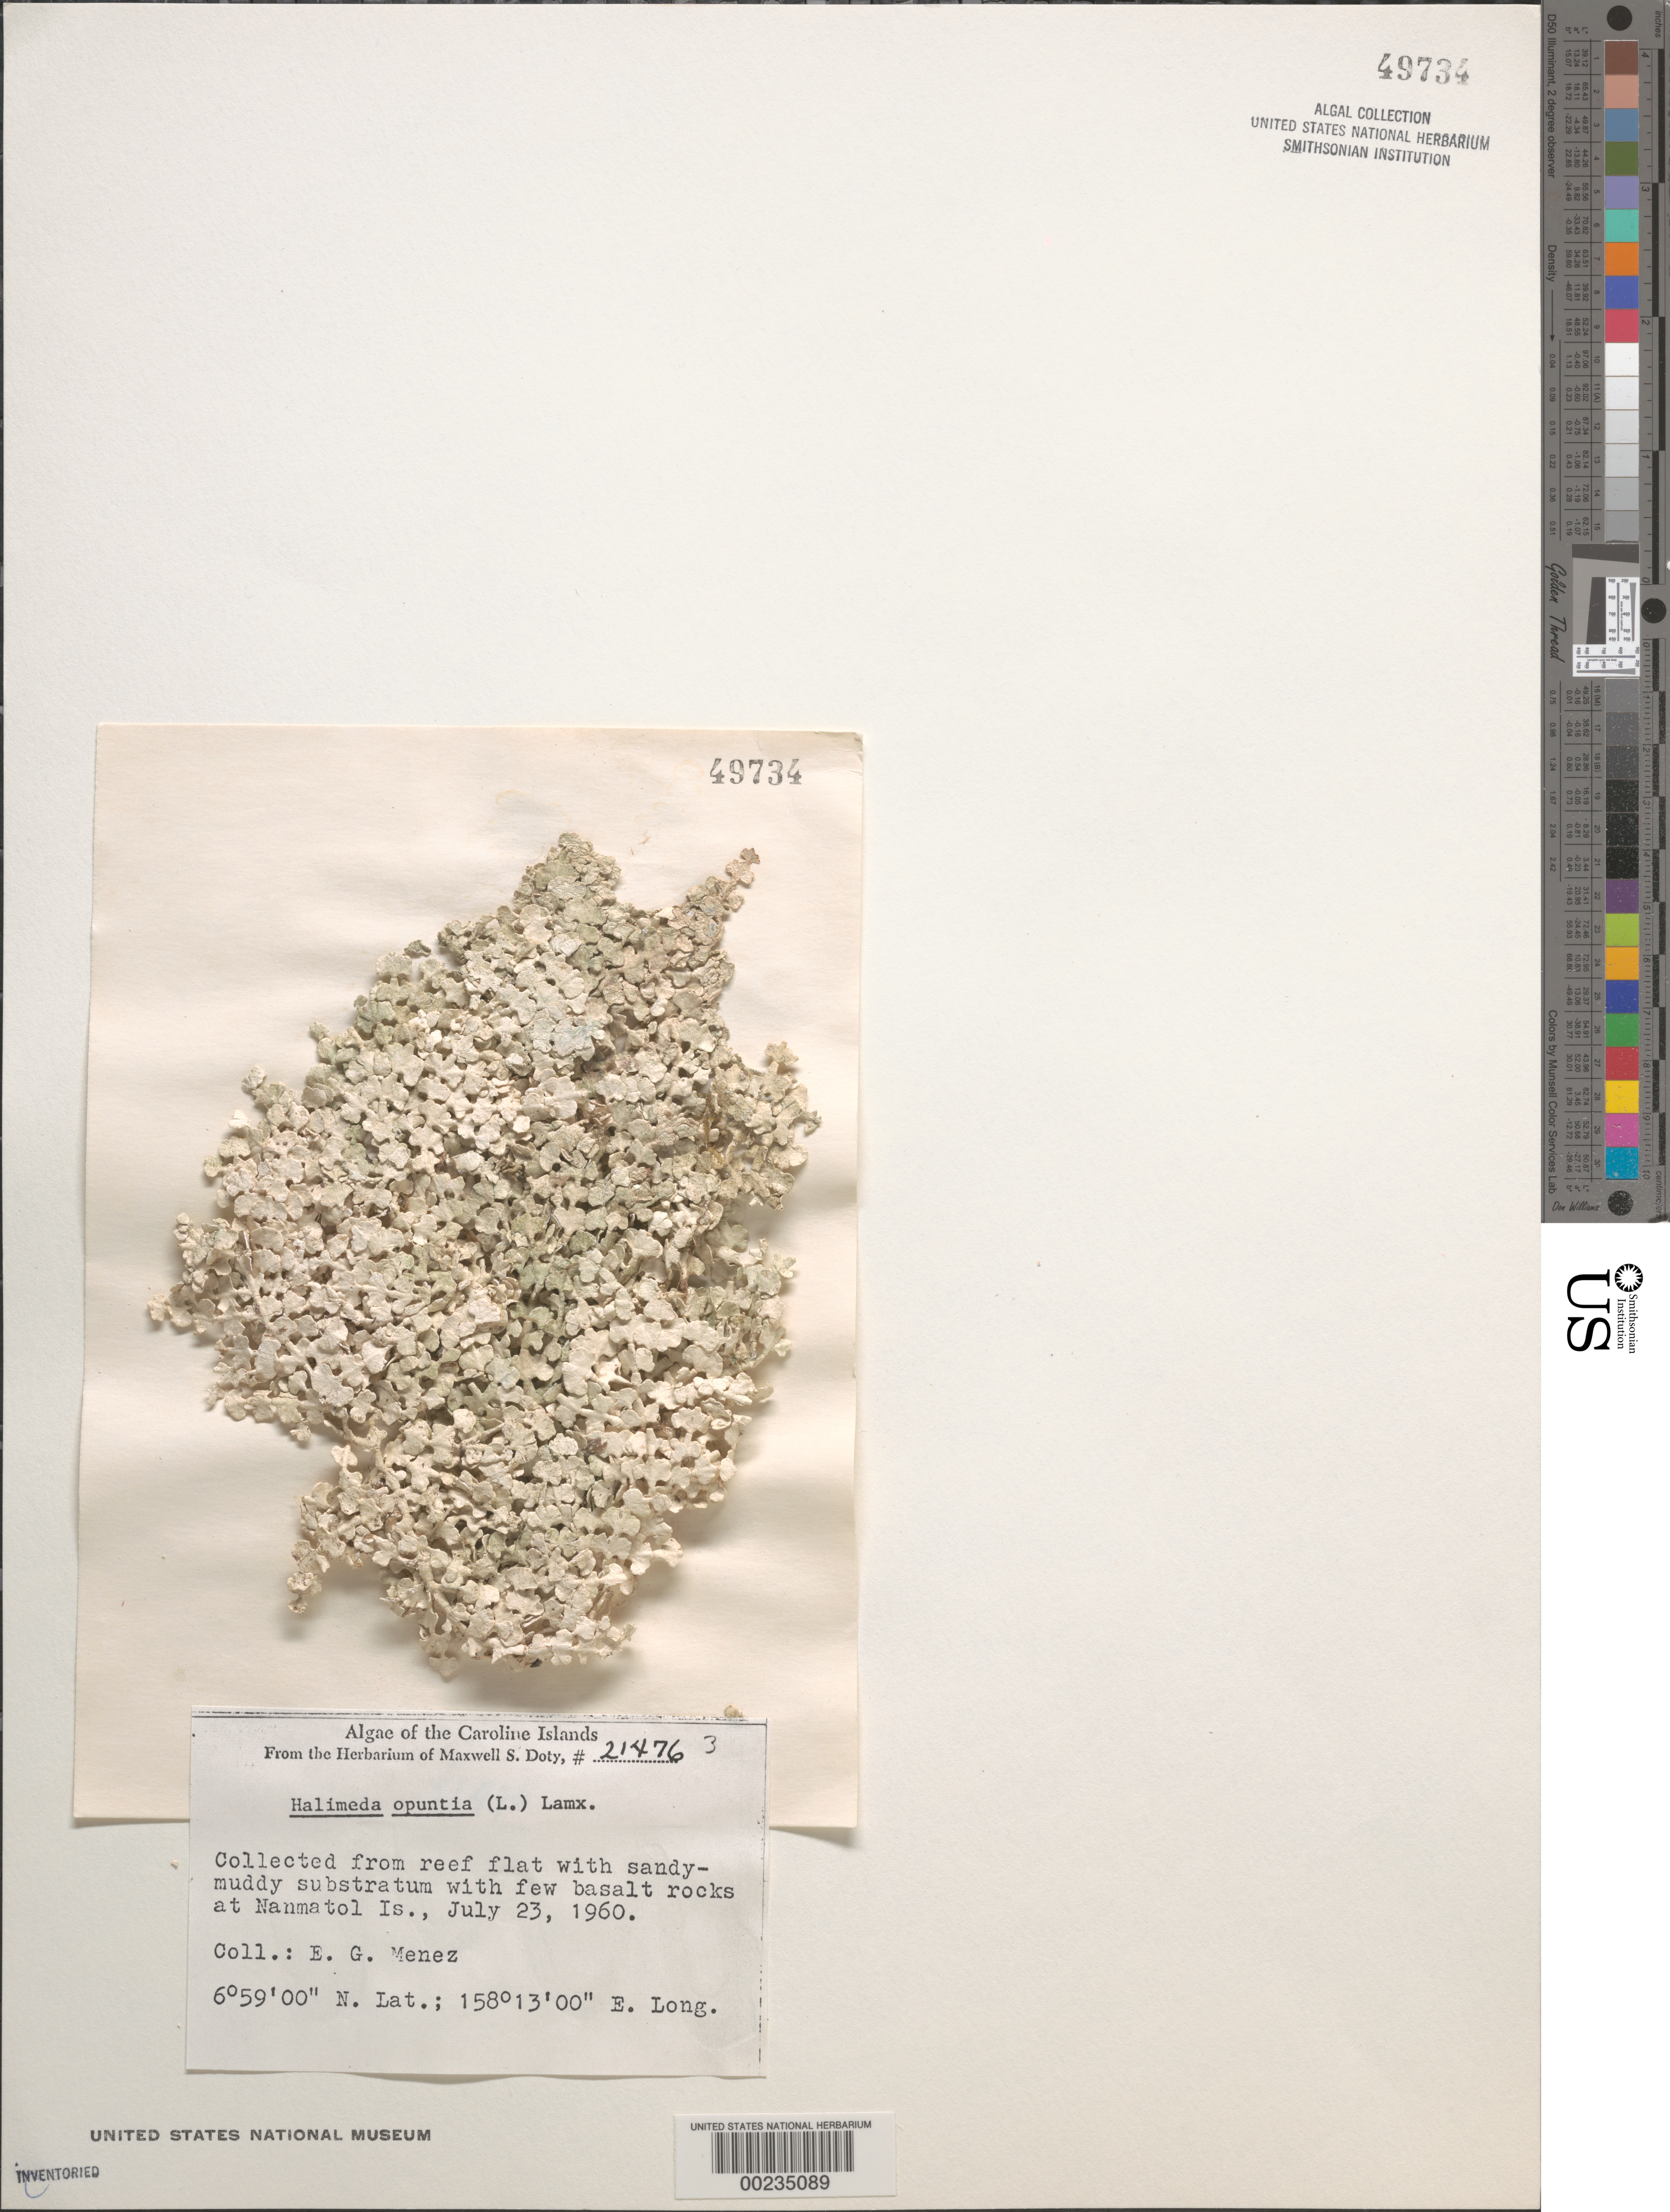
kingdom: Plantae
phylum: Chlorophyta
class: Ulvophyceae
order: Bryopsidales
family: Halimedaceae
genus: Halimeda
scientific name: Halimeda opuntia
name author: (L.) J.V.Lamouroux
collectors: Meñez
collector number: MSD 21476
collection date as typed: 23 Jul 1960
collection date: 1960-07-23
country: Micronesia, Federated States of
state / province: Pohnpei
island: Nanmatol Atoll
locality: Islands off E coast of Pohnpei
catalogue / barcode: US 49734